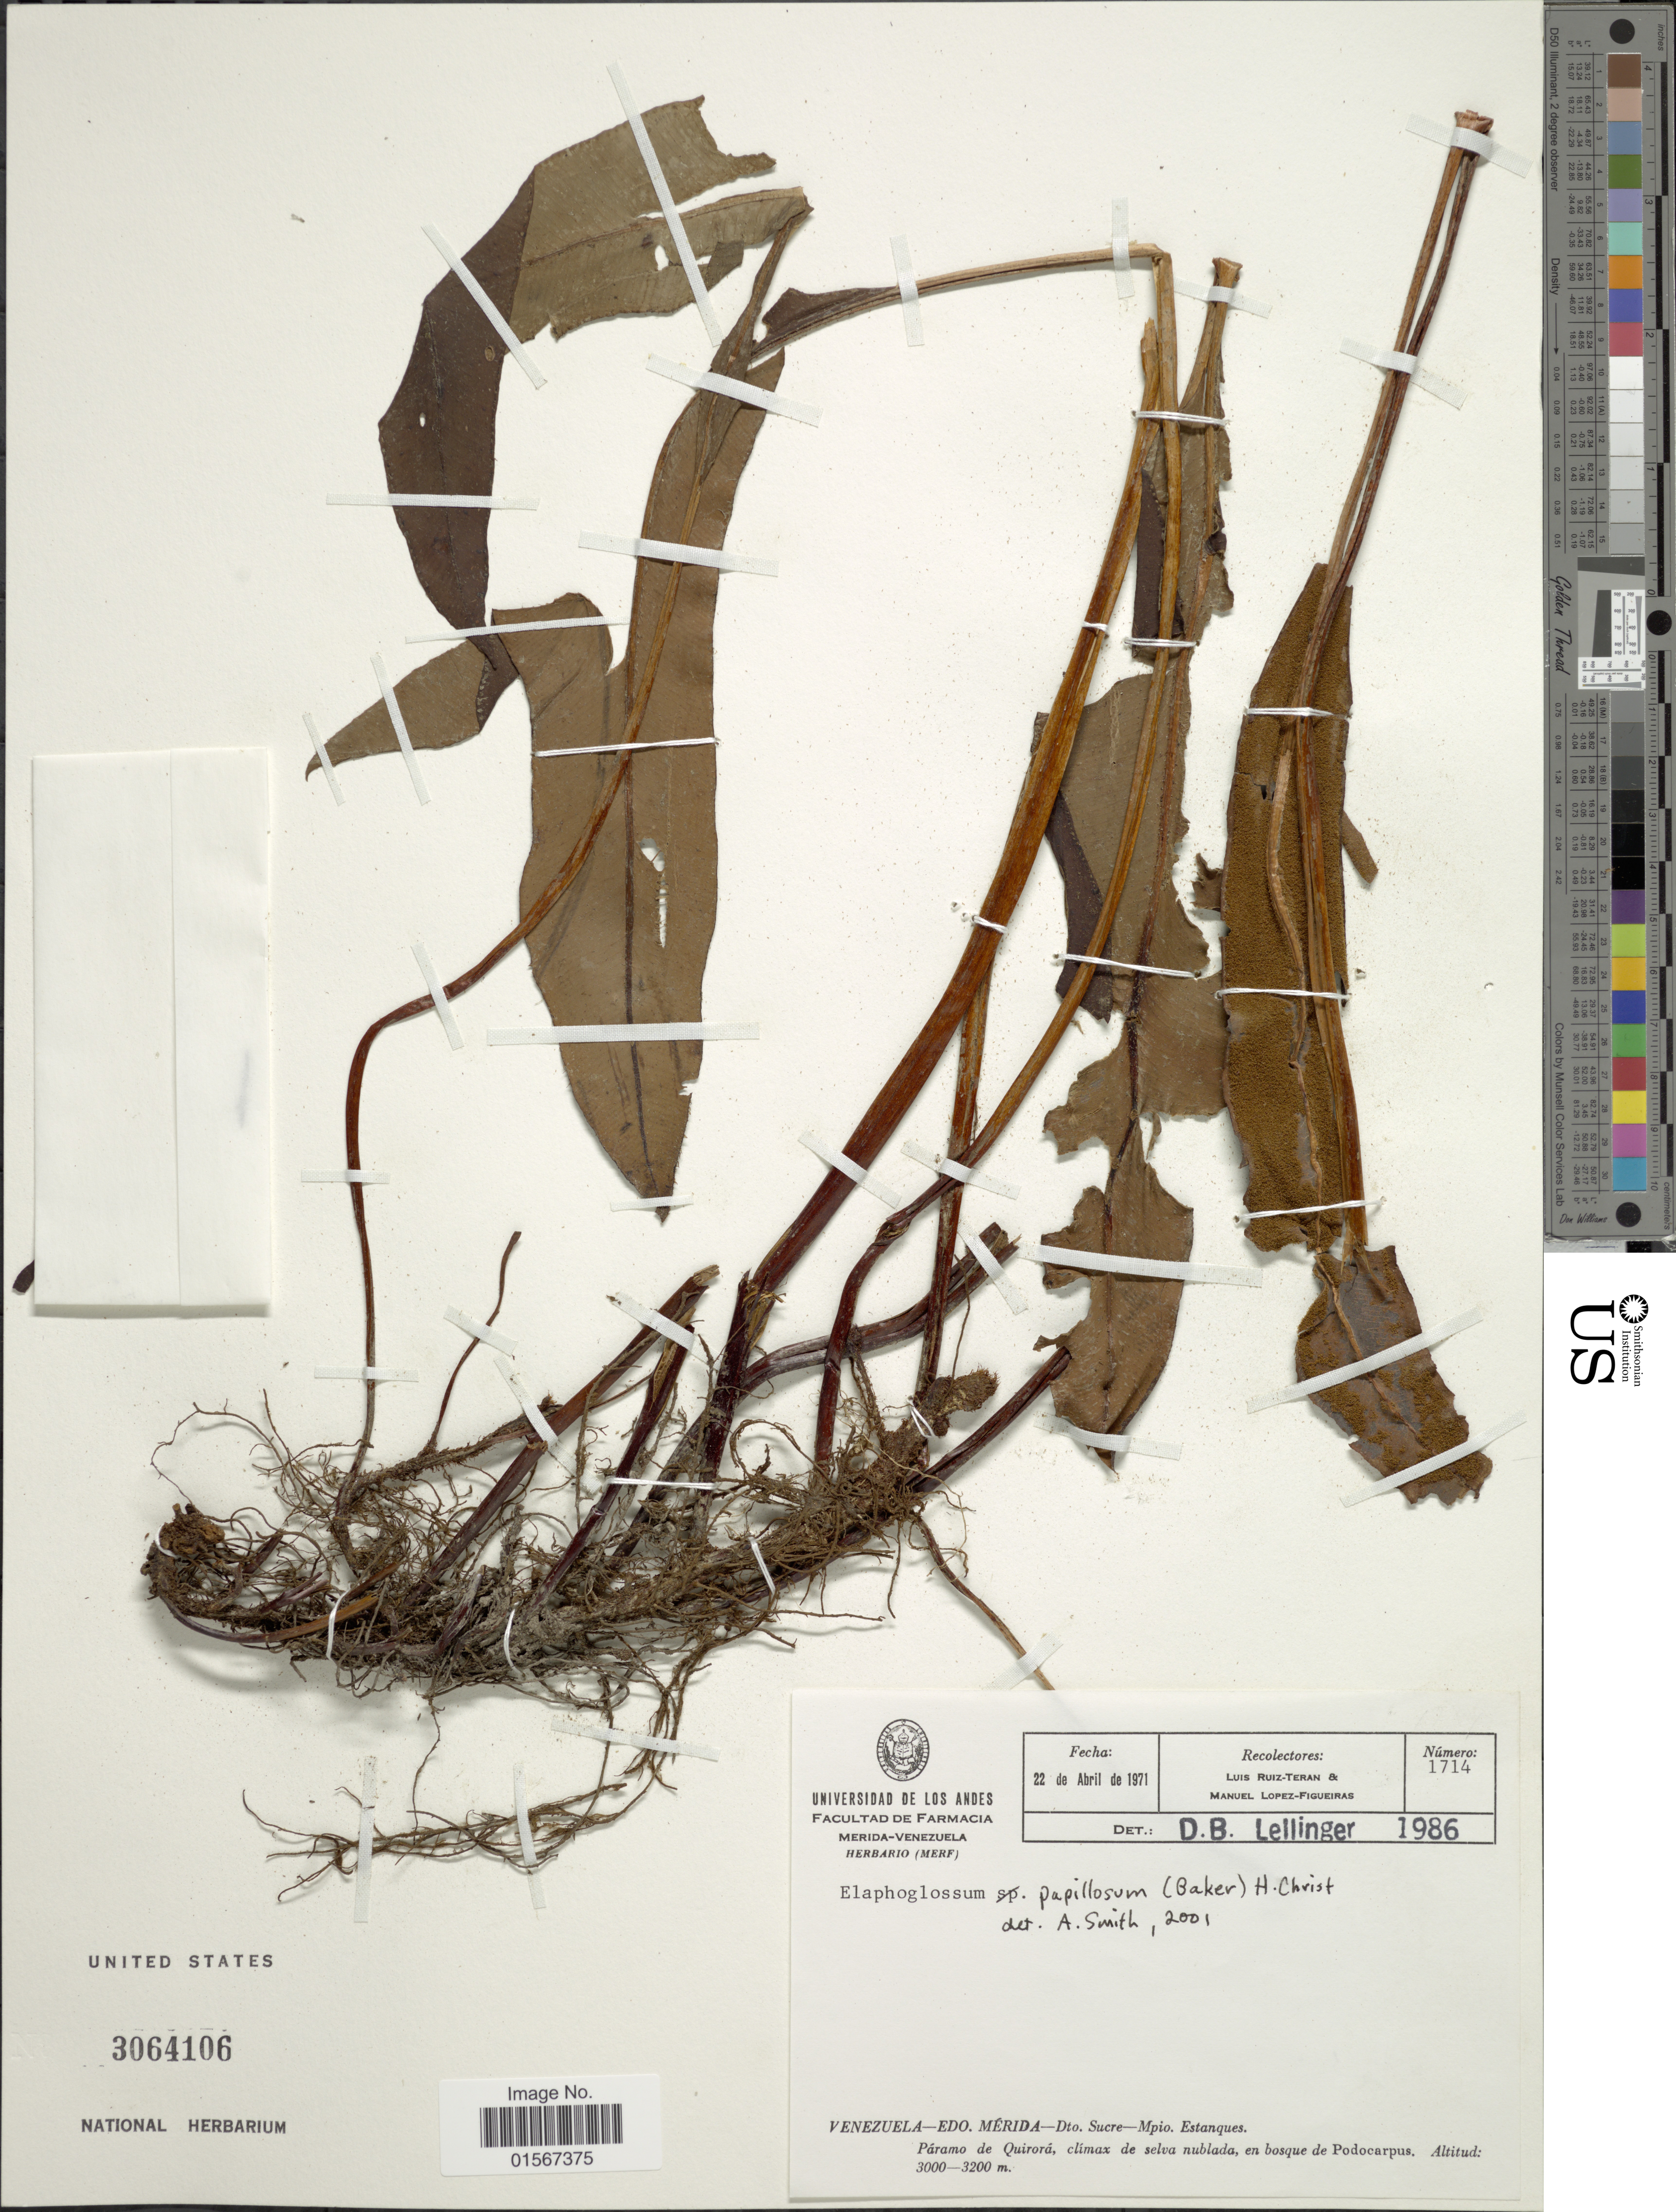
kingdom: Plantae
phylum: Tracheophyta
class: Polypodiopsida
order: Polypodiales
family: Dryopteridaceae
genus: Elaphoglossum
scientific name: Elaphoglossum papillosum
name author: (Baker) Christ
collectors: L. E. Ruíz-Terán & M. Lopéz-F.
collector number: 1714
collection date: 1971-04-22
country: Venezuela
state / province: Mérida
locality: Venezuela-Edo.Mérida-Dto. Sucre-Mpio.Estanques, Páramo de Quirorá, climax de selva nublada, en bosque de Podocarpus.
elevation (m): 3000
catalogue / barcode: US 3064106